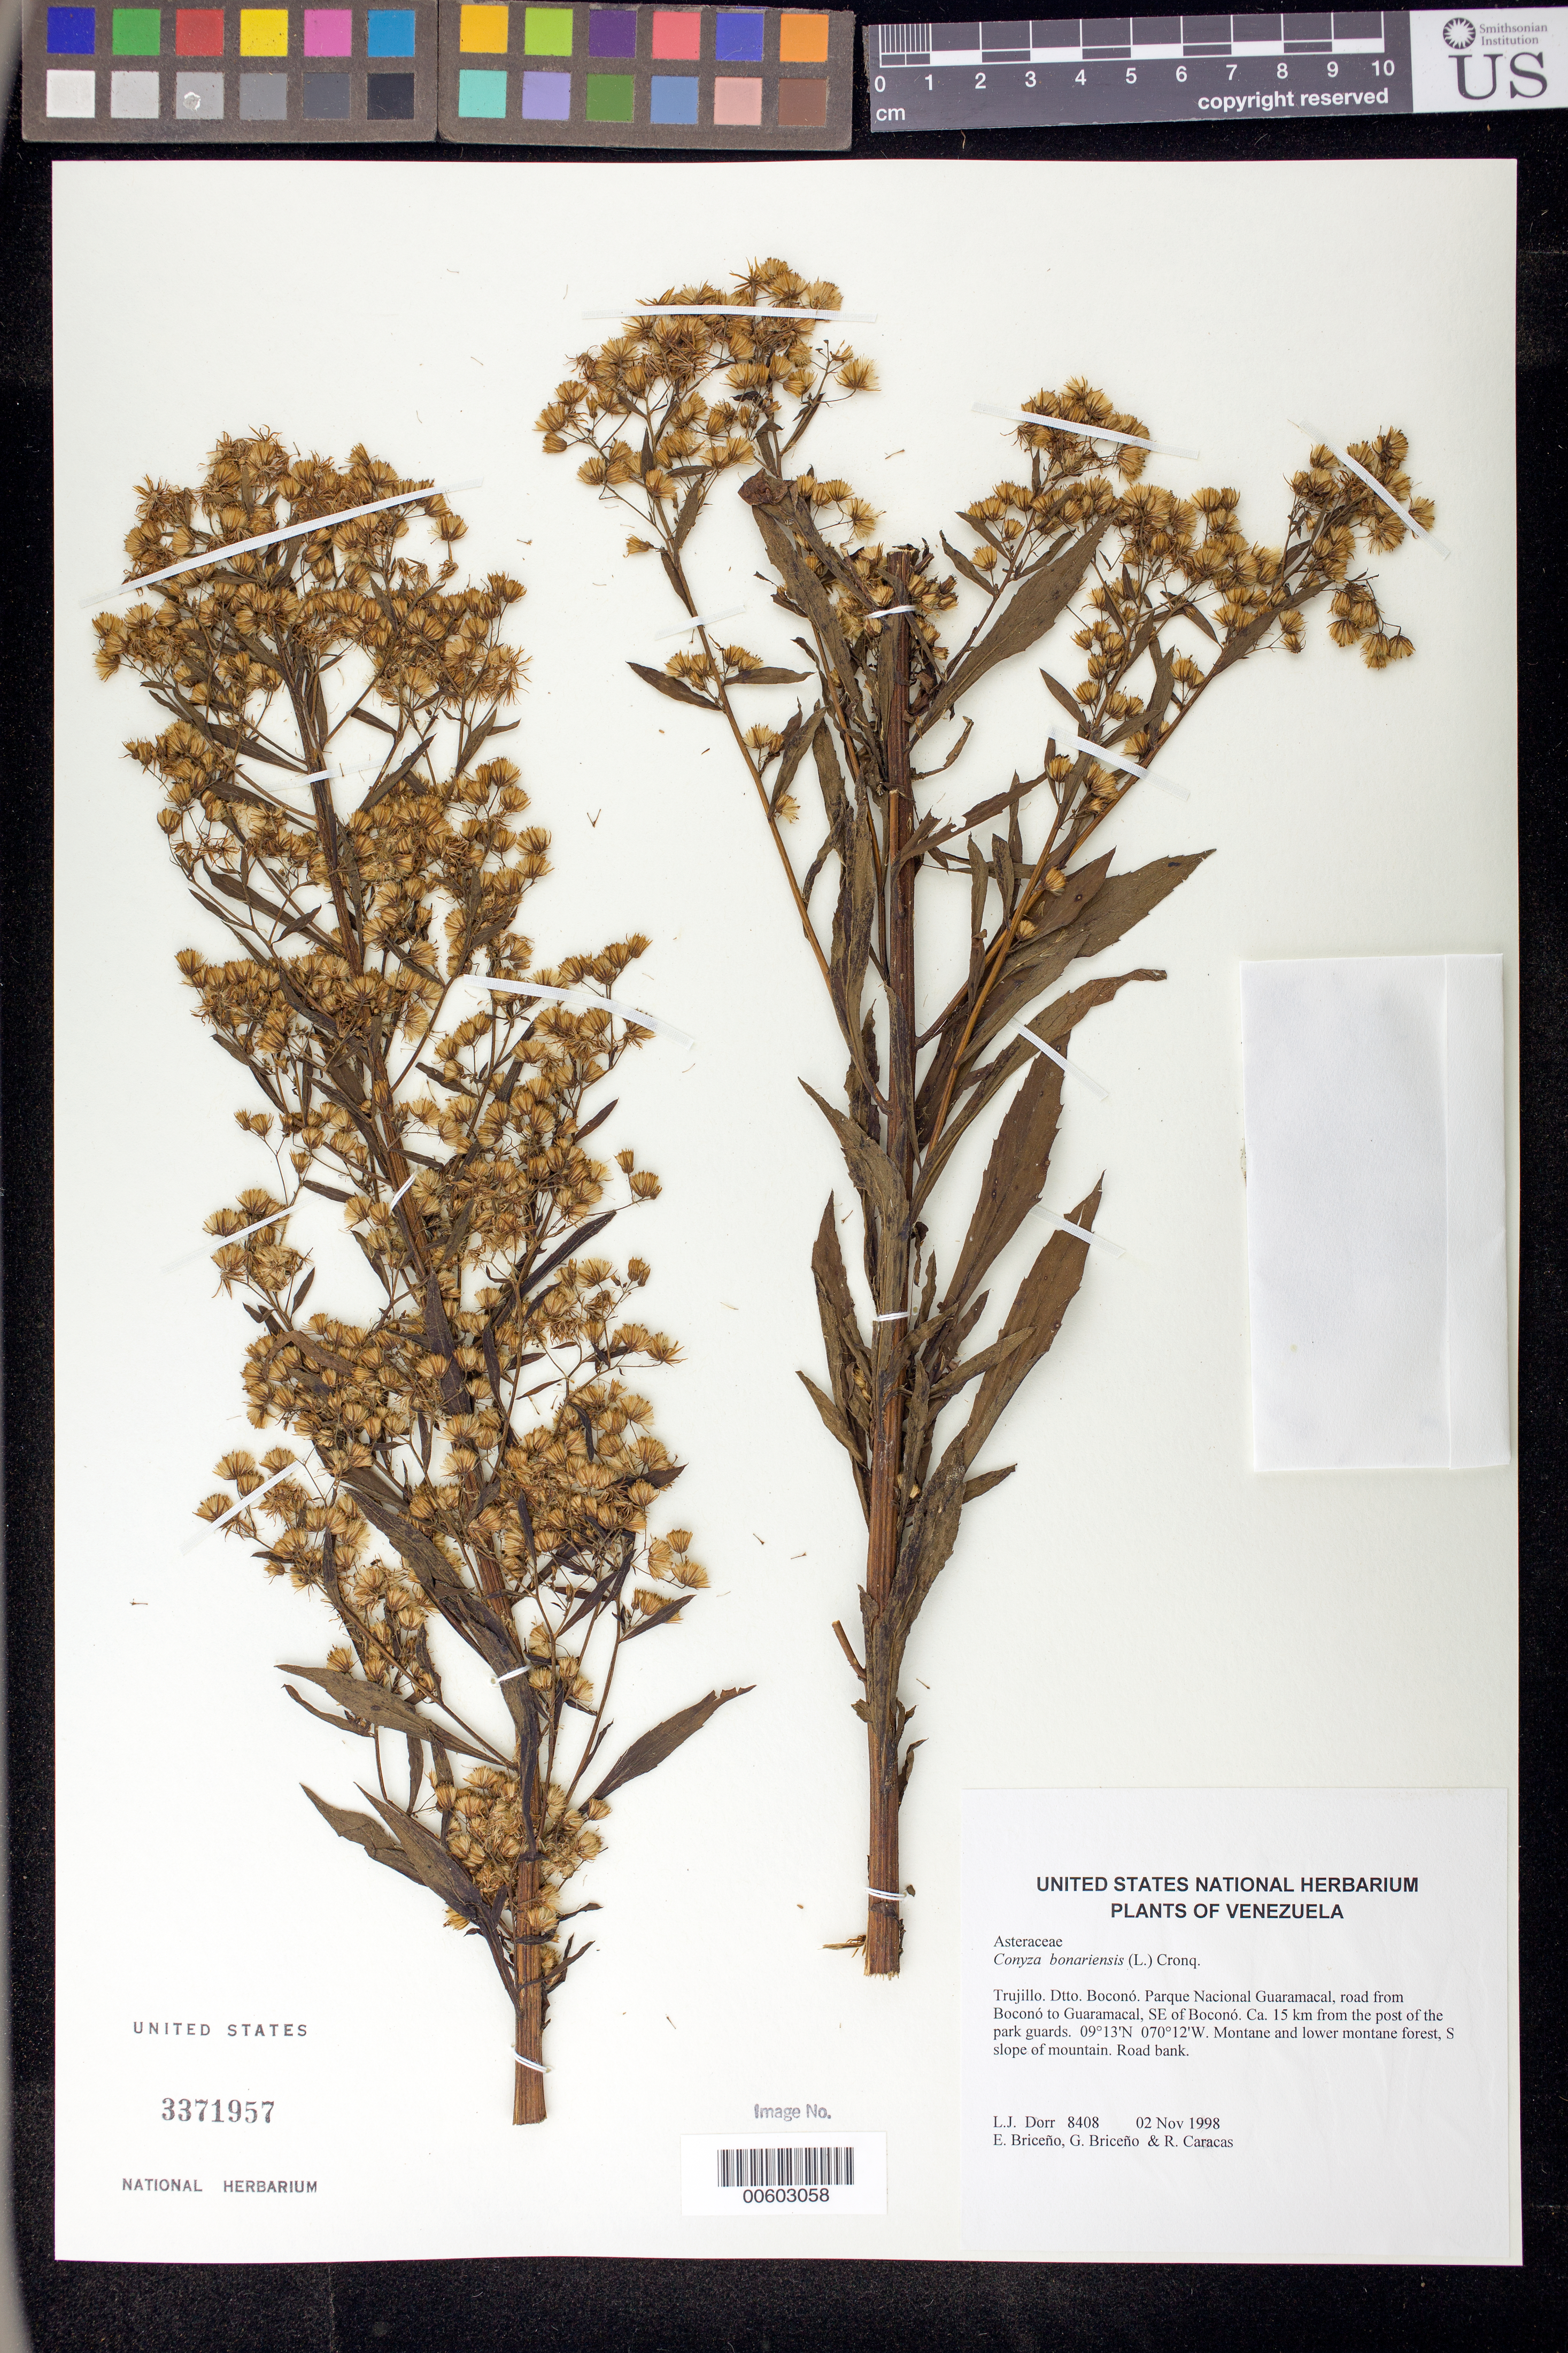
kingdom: Plantae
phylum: Tracheophyta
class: Magnoliopsida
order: Asterales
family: Asteraceae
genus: Conyza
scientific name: Conyza floribunda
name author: Kunth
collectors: L. J. Dorr, E. Briceño, G. Briceño & R. Caracas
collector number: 8408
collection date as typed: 02 Nov 1998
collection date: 1998-11-02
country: Venezuela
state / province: Trujillo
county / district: Boconó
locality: Parque Nacional Guaramacal, road from Boconó to Guaramacal, SE of Boconó, ca. 15 km from the post of the park guards.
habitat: Montane and lower montane forest, S slope of mountain. Road bank.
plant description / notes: MO, PORT, TEX, US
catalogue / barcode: US 3371957